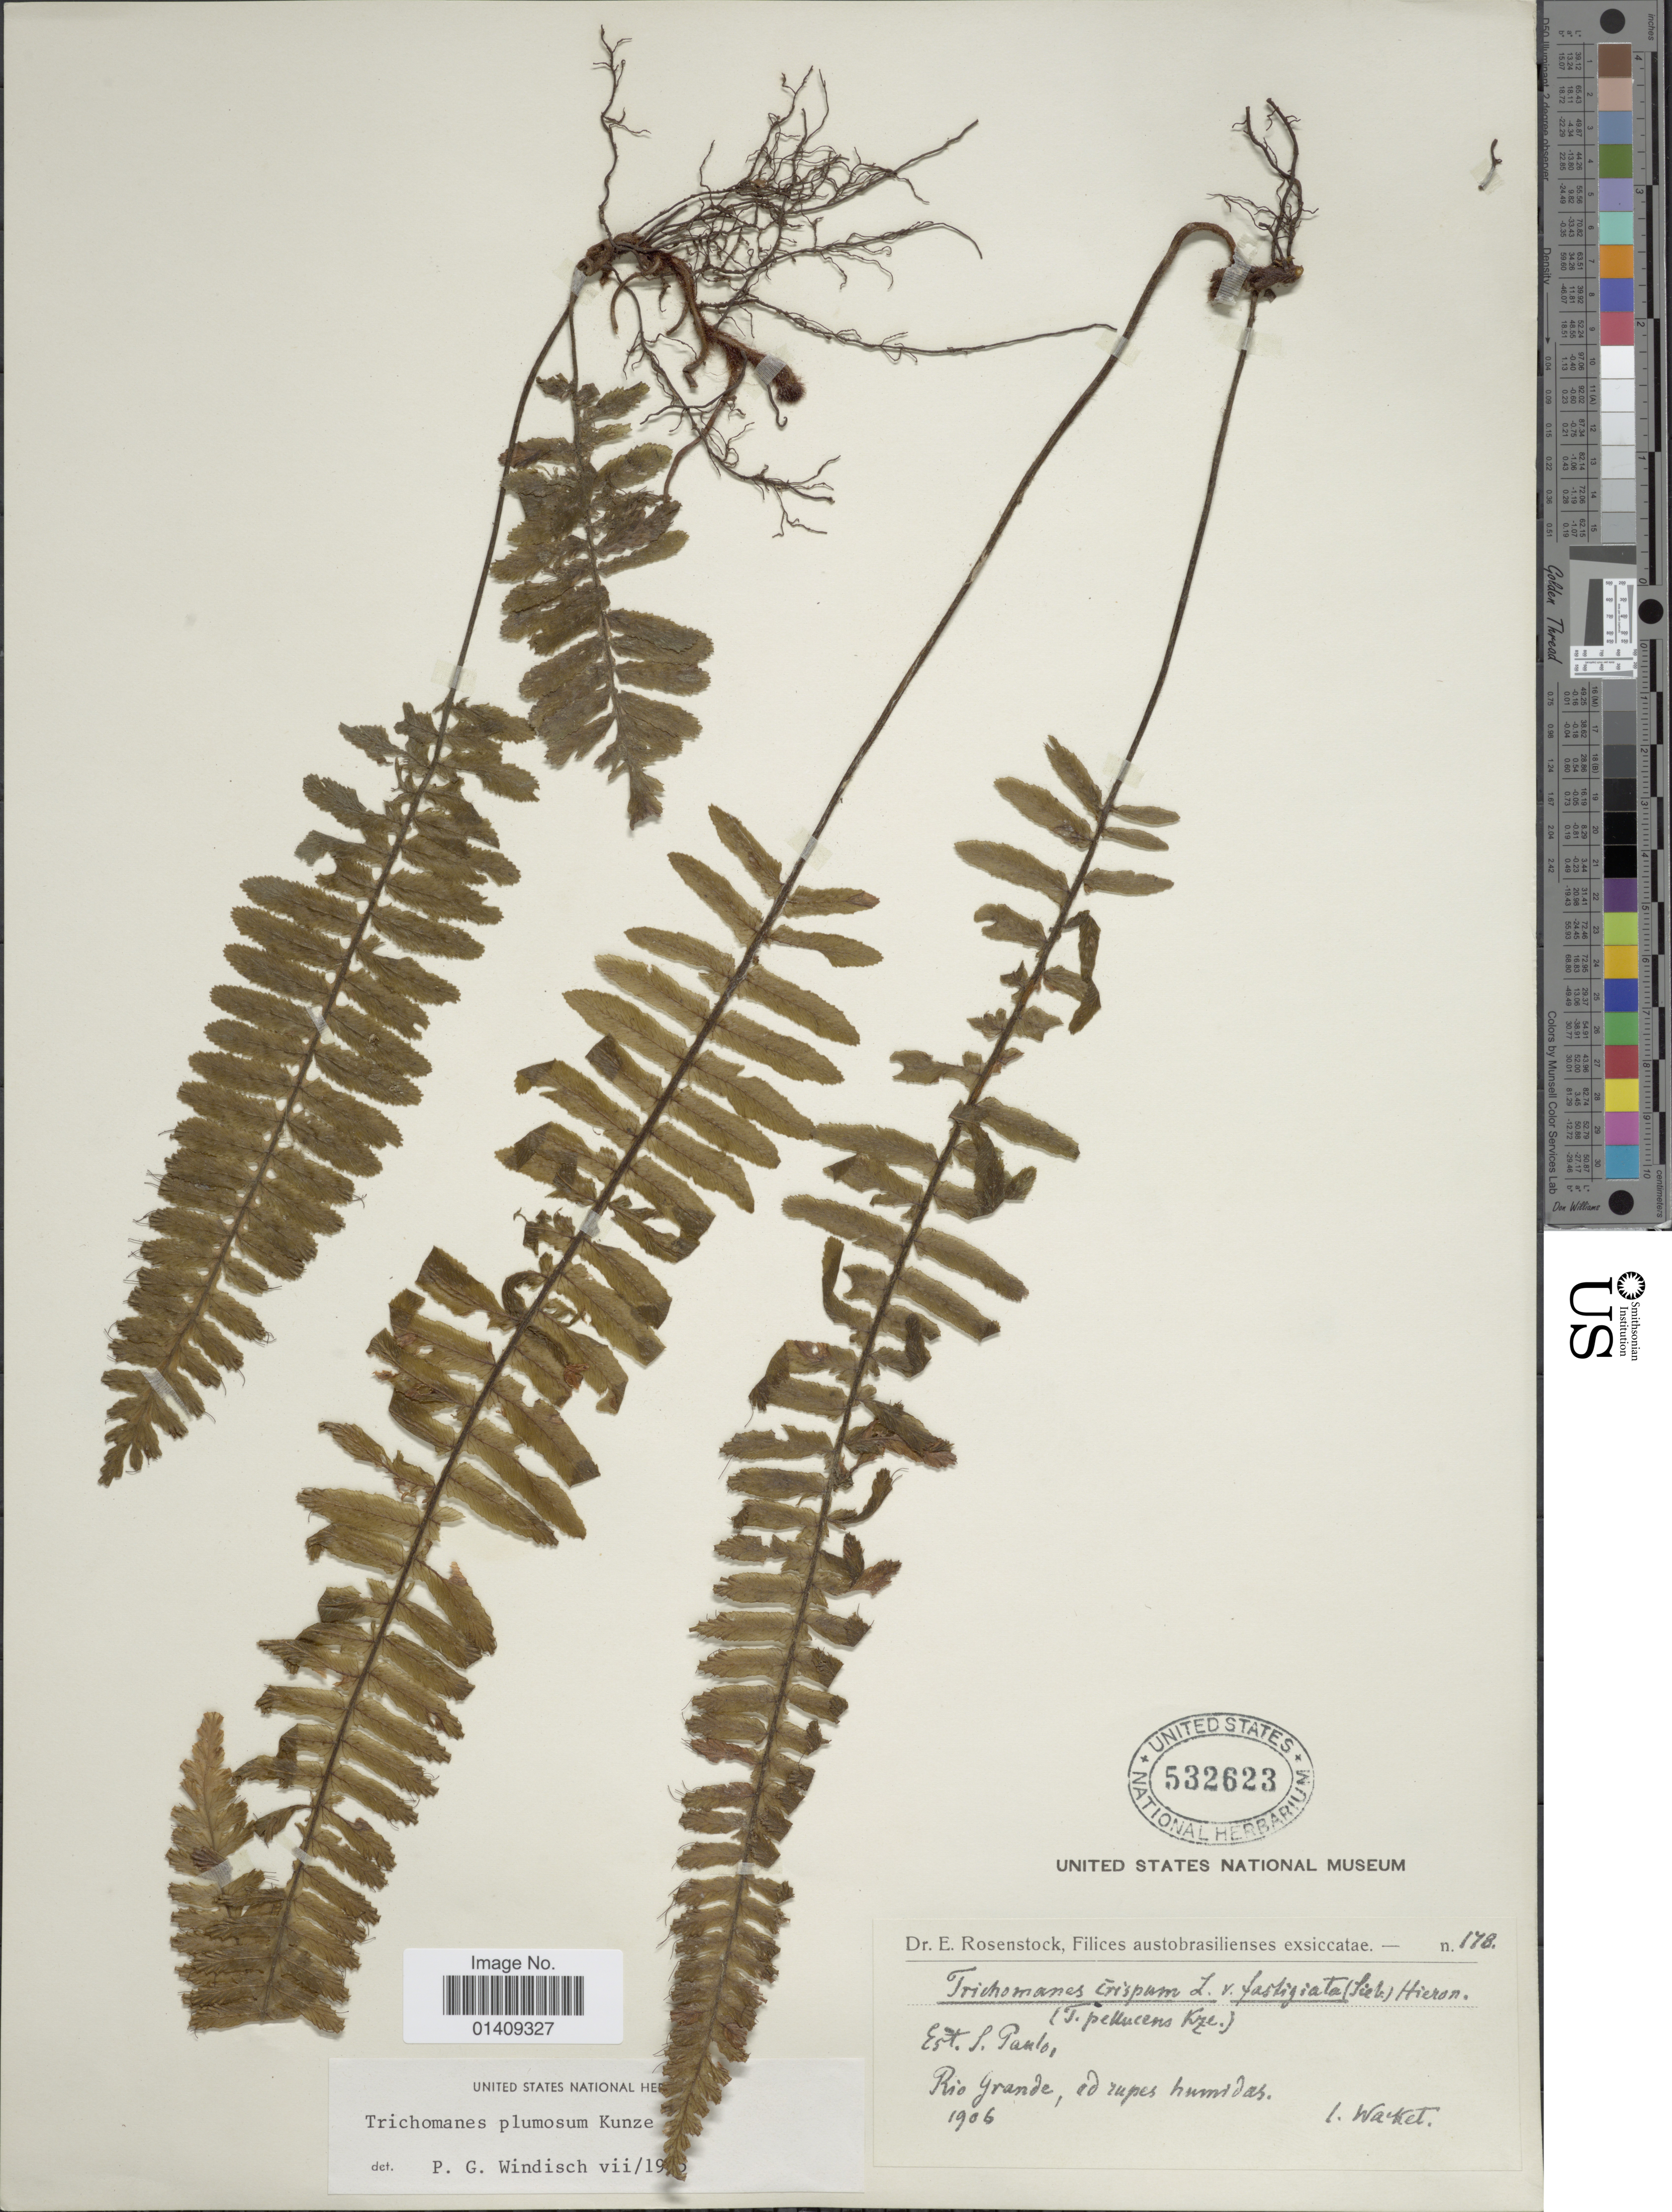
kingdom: Plantae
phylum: Tracheophyta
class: Polypodiopsida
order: Hymenophyllales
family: Hymenophyllaceae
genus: Trichomanes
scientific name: Trichomanes plumosum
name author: Kunze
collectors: Waket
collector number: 178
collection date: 1906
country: Brazil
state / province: São Paulo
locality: Est. S. Paulo Rio Grande ad rupes humidas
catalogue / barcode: US 532623